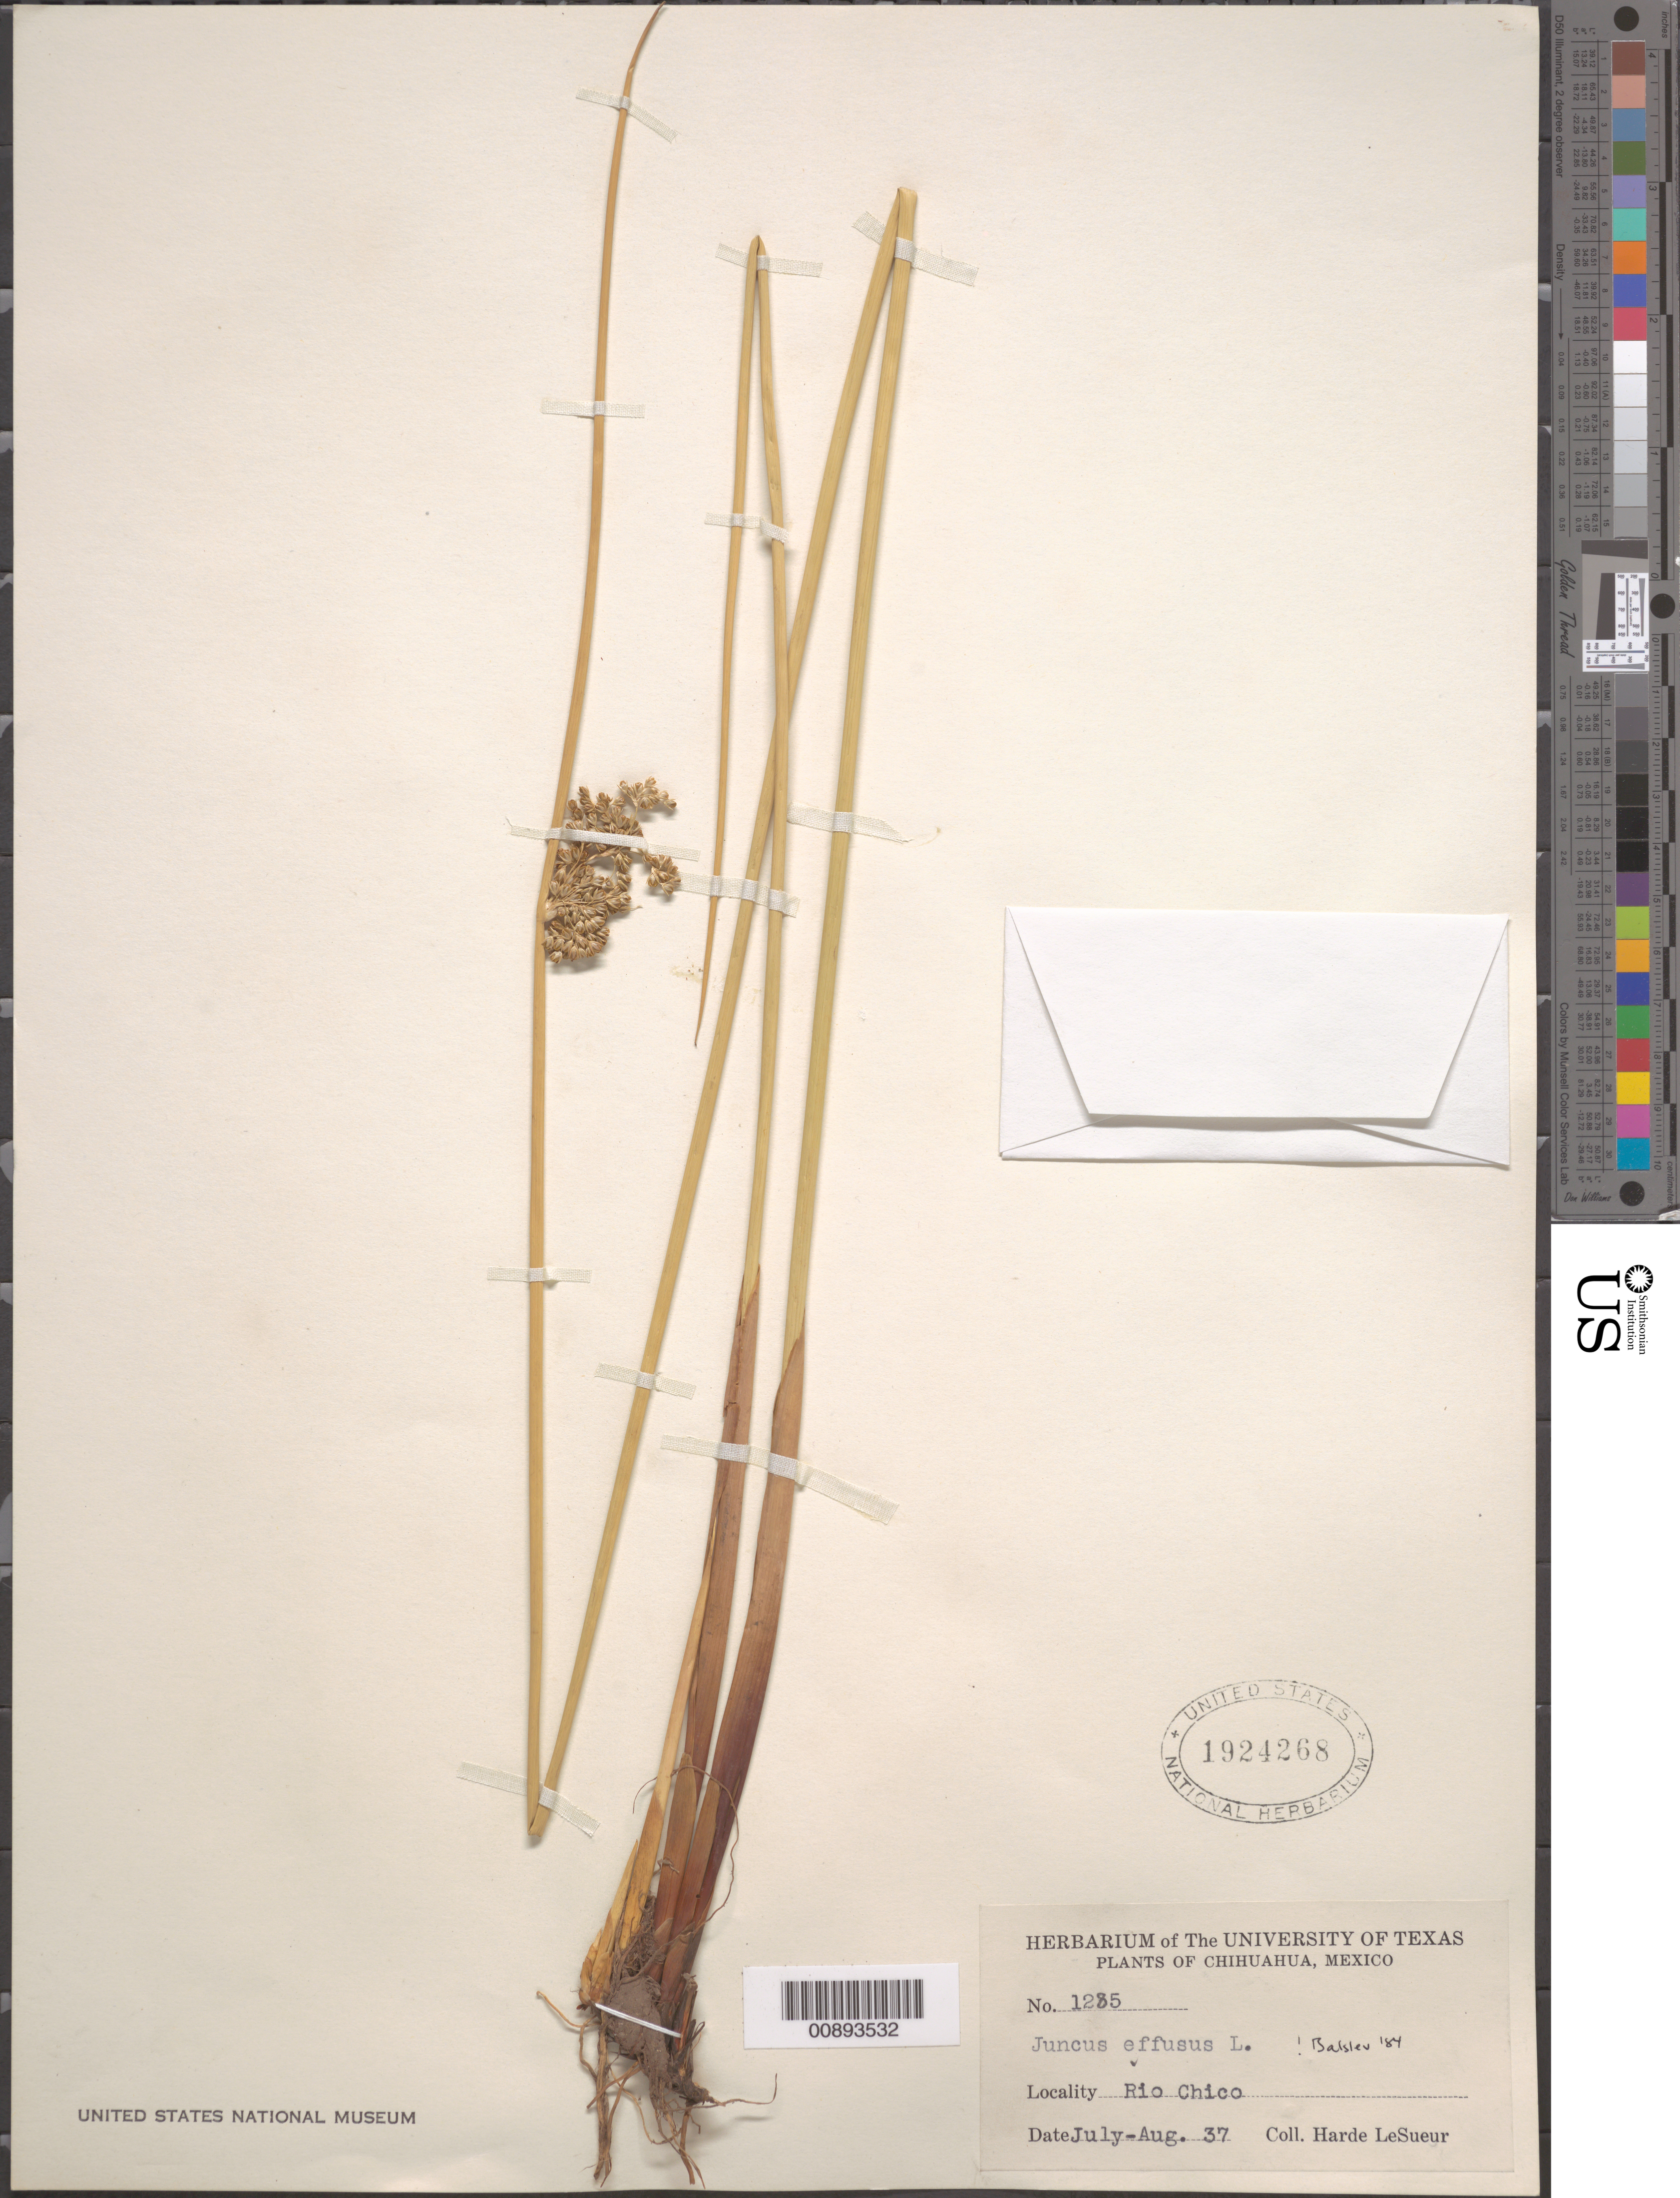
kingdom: Plantae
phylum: Tracheophyta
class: Liliopsida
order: Poales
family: Juncaceae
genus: Juncus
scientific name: Juncus effusus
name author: L.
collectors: D. H. LeSueur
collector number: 1285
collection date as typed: Jul 1937 to -- Aug 1937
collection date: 1937-07/1937-08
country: Mexico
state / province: Chihuahua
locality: Río Chico, Chihuahua.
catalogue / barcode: US 1924268